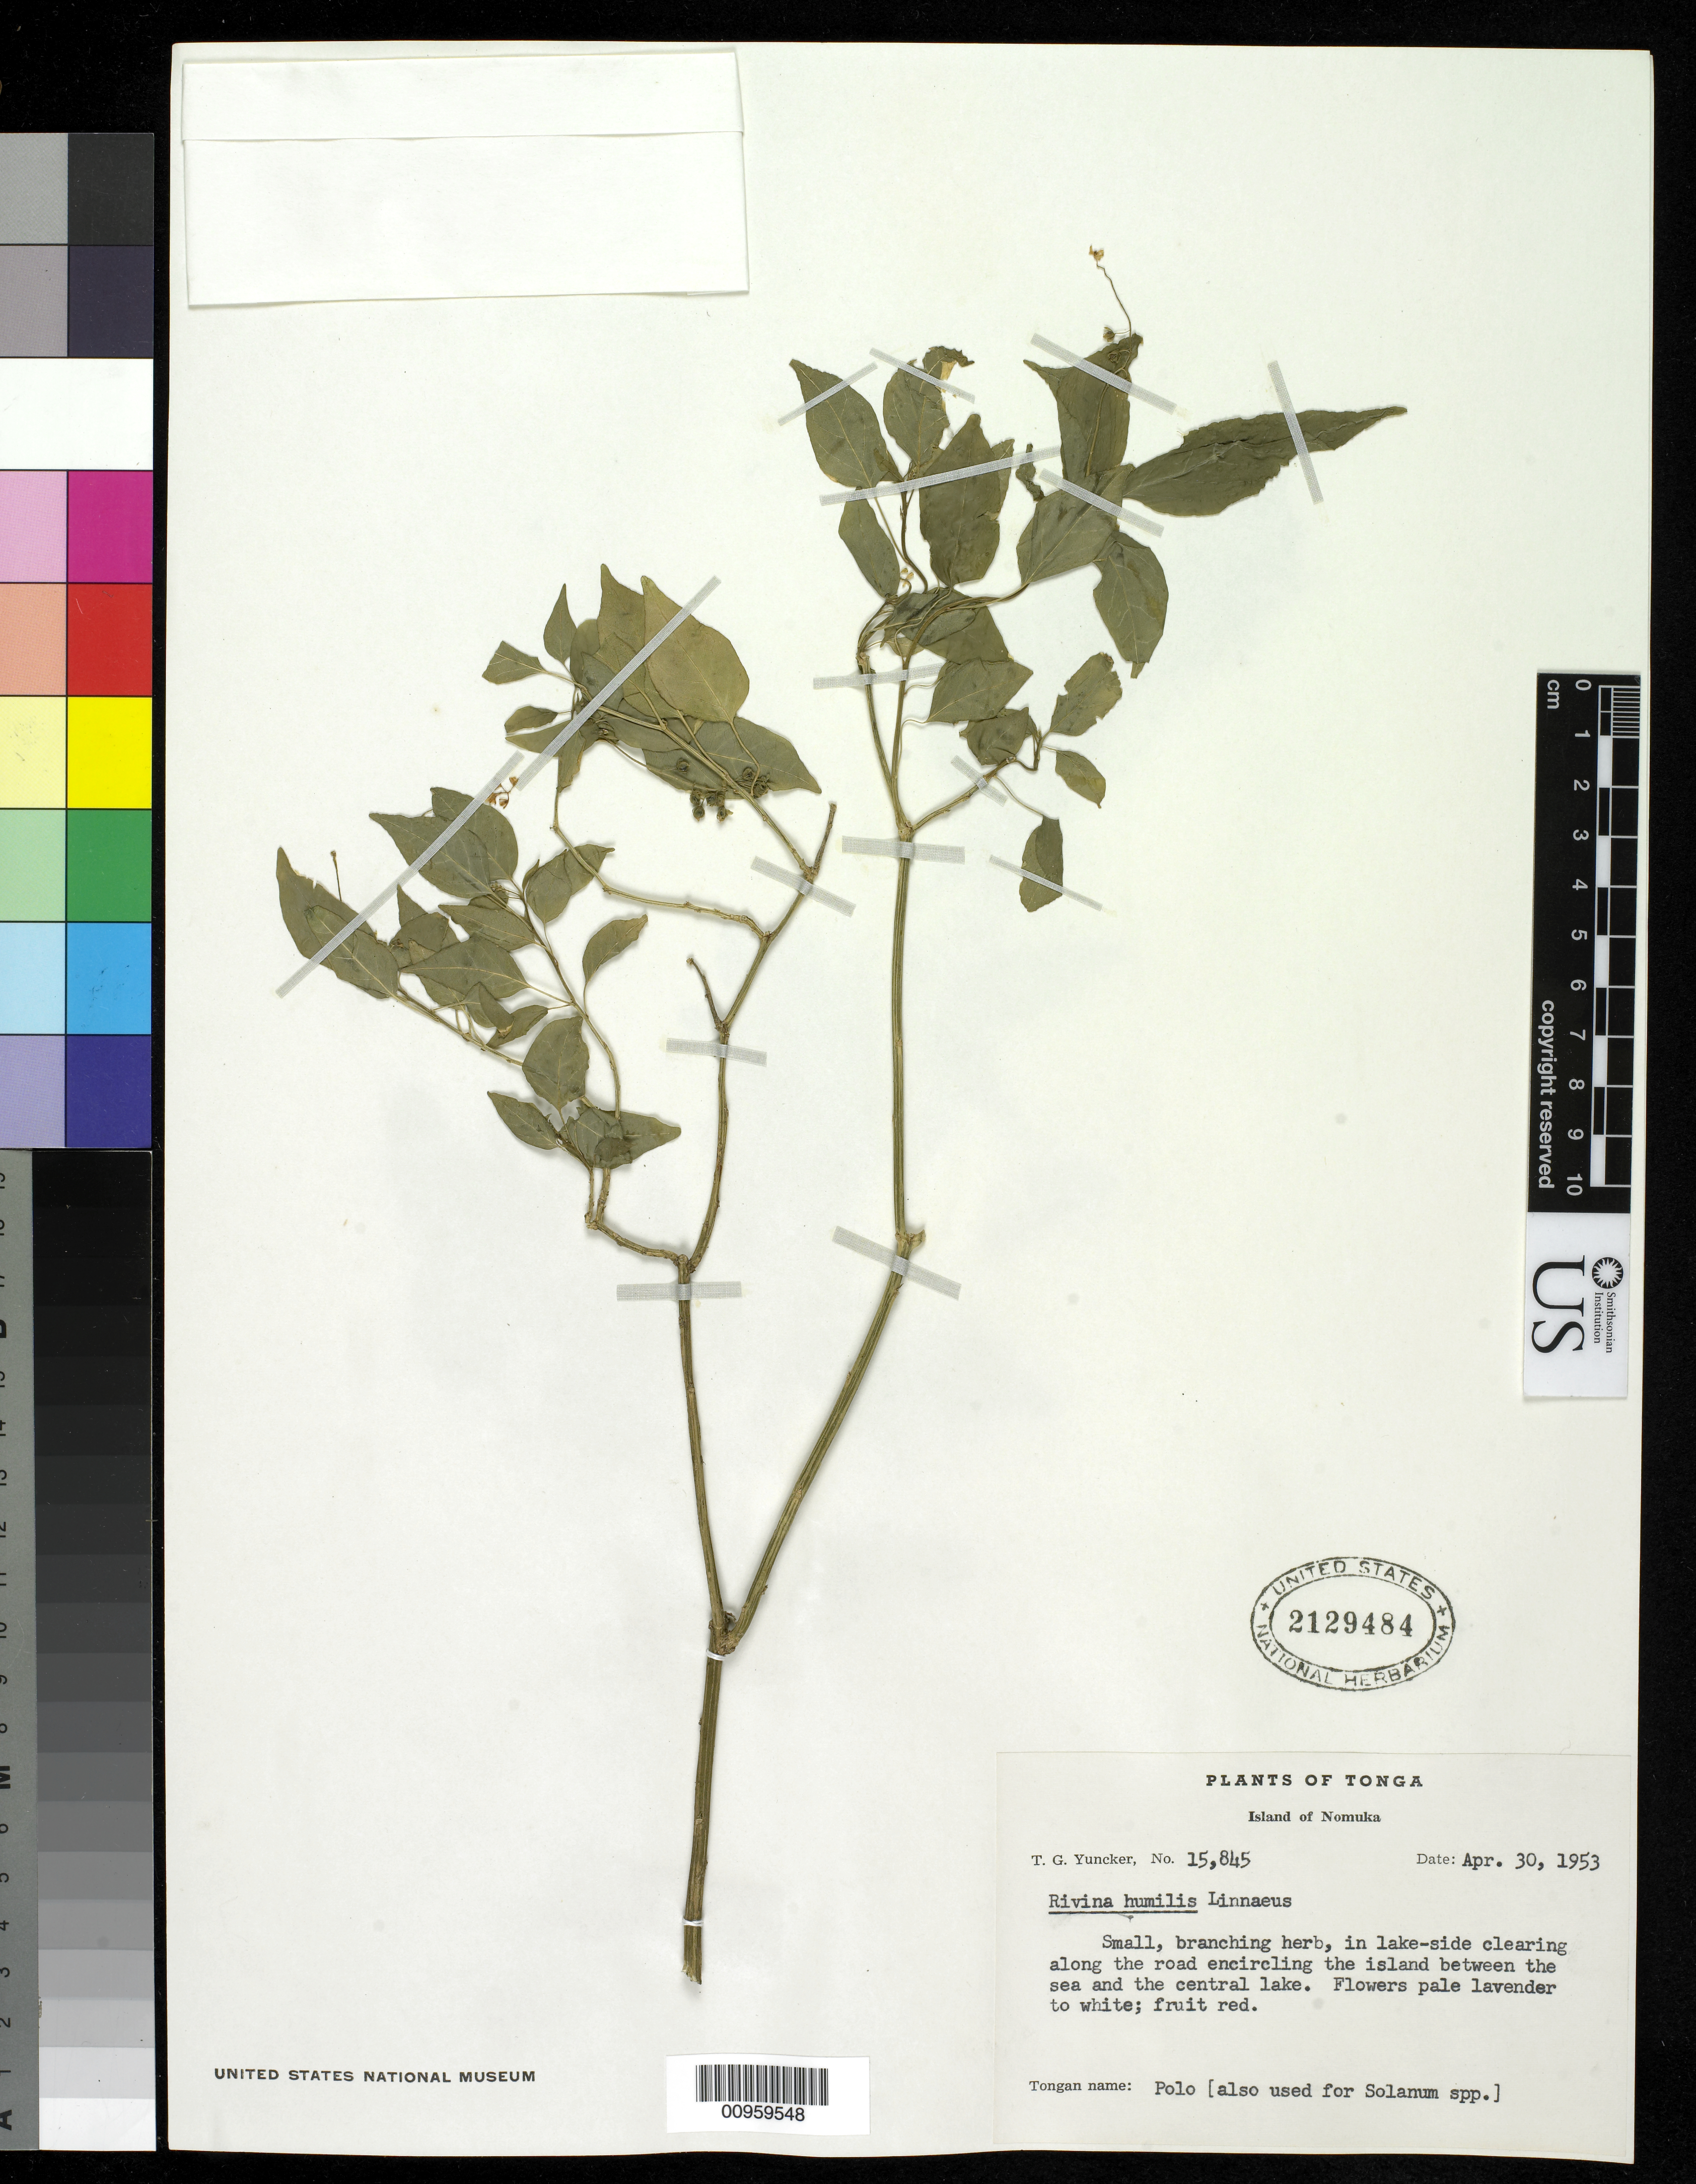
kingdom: Plantae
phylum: Tracheophyta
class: Magnoliopsida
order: Caryophyllales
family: Phytolaccaceae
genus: Rivina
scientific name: Rivina humilis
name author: L.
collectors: T. G. Yuncker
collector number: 15845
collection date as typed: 30 Apr 1953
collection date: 1953-04-30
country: Tonga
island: Nomuka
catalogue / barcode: US 2129484